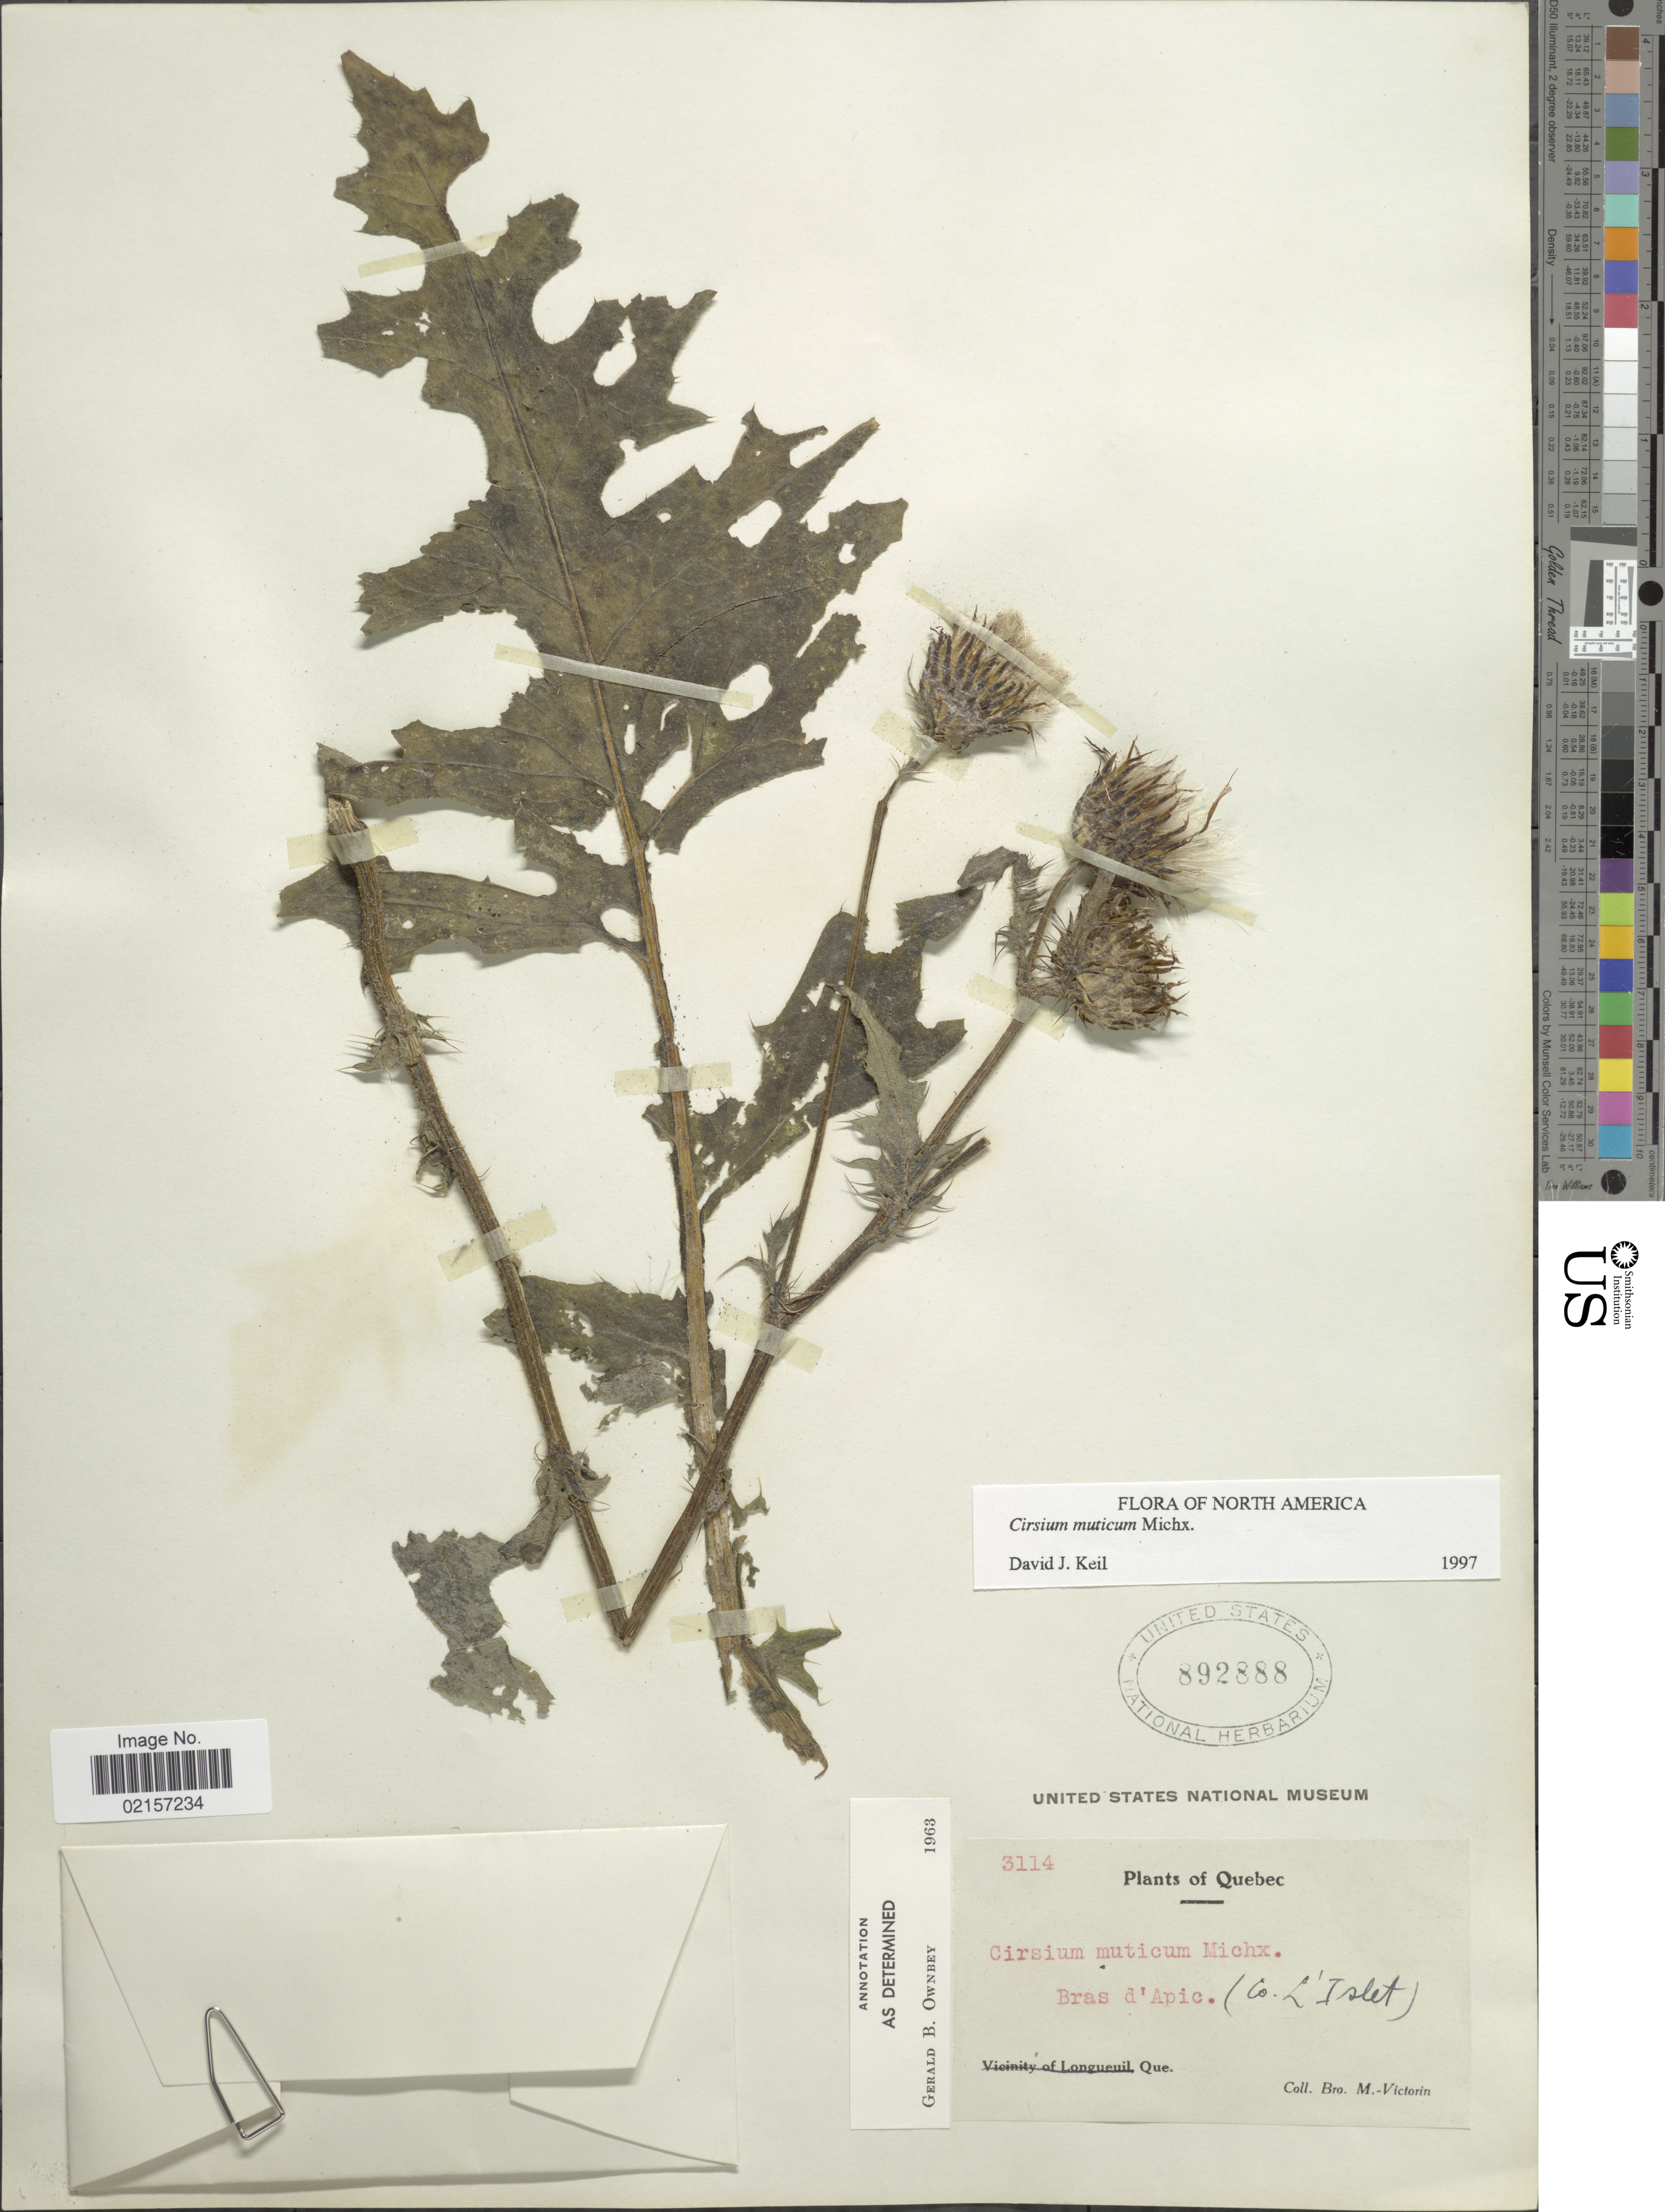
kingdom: Plantae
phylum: Tracheophyta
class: Magnoliopsida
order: Asterales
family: Asteraceae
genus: Cirsium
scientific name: Cirsium muticum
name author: Michx.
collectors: Fr. Marie-Victorin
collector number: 3114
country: Canada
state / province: Quebec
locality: Brad d'Apic (co. L'Islet)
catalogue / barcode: US 892888